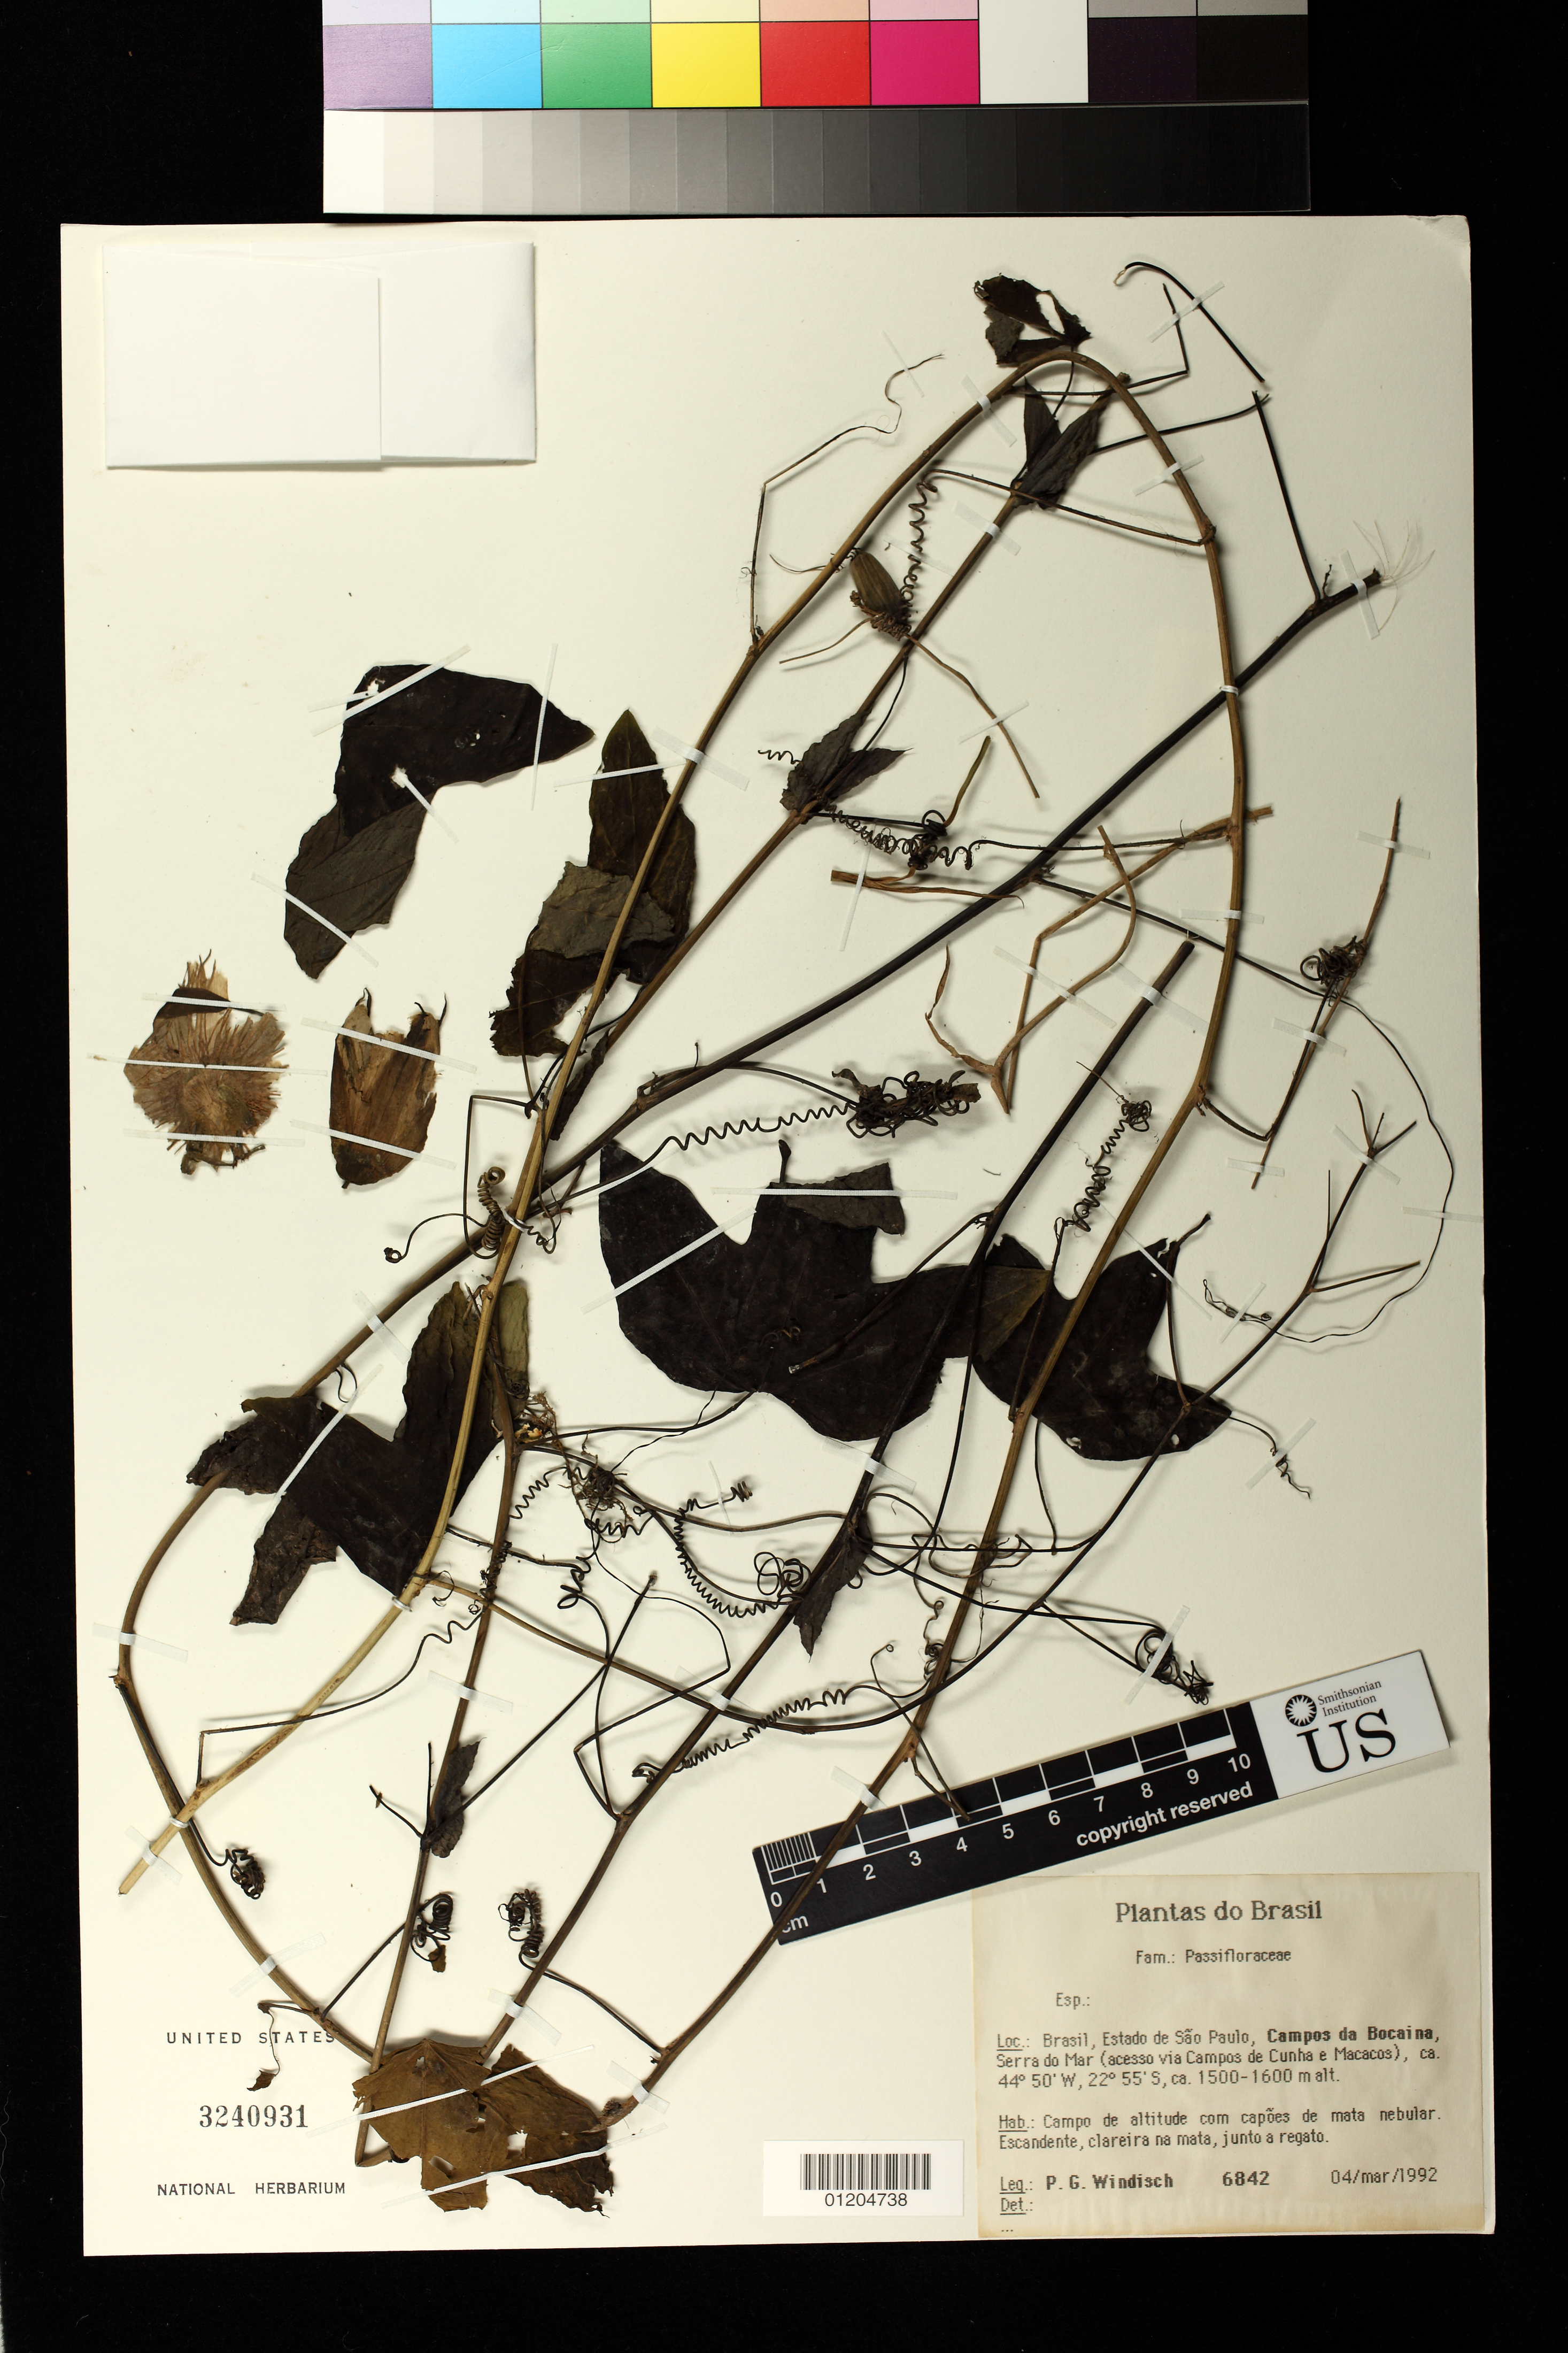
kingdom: Plantae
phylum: Tracheophyta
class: Magnoliopsida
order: Malpighiales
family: Passifloraceae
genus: Passiflora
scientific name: Passiflora amethystina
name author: J.C. Mikan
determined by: Bernacci, V.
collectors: P. G. Windisch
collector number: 6842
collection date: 1992-03-04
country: Brazil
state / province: Sao Paulo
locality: Campos da Bocaina, Serra do Mar (acesso via Campos de Cunha e Macacos), ca.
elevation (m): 1500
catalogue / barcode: US 3240931